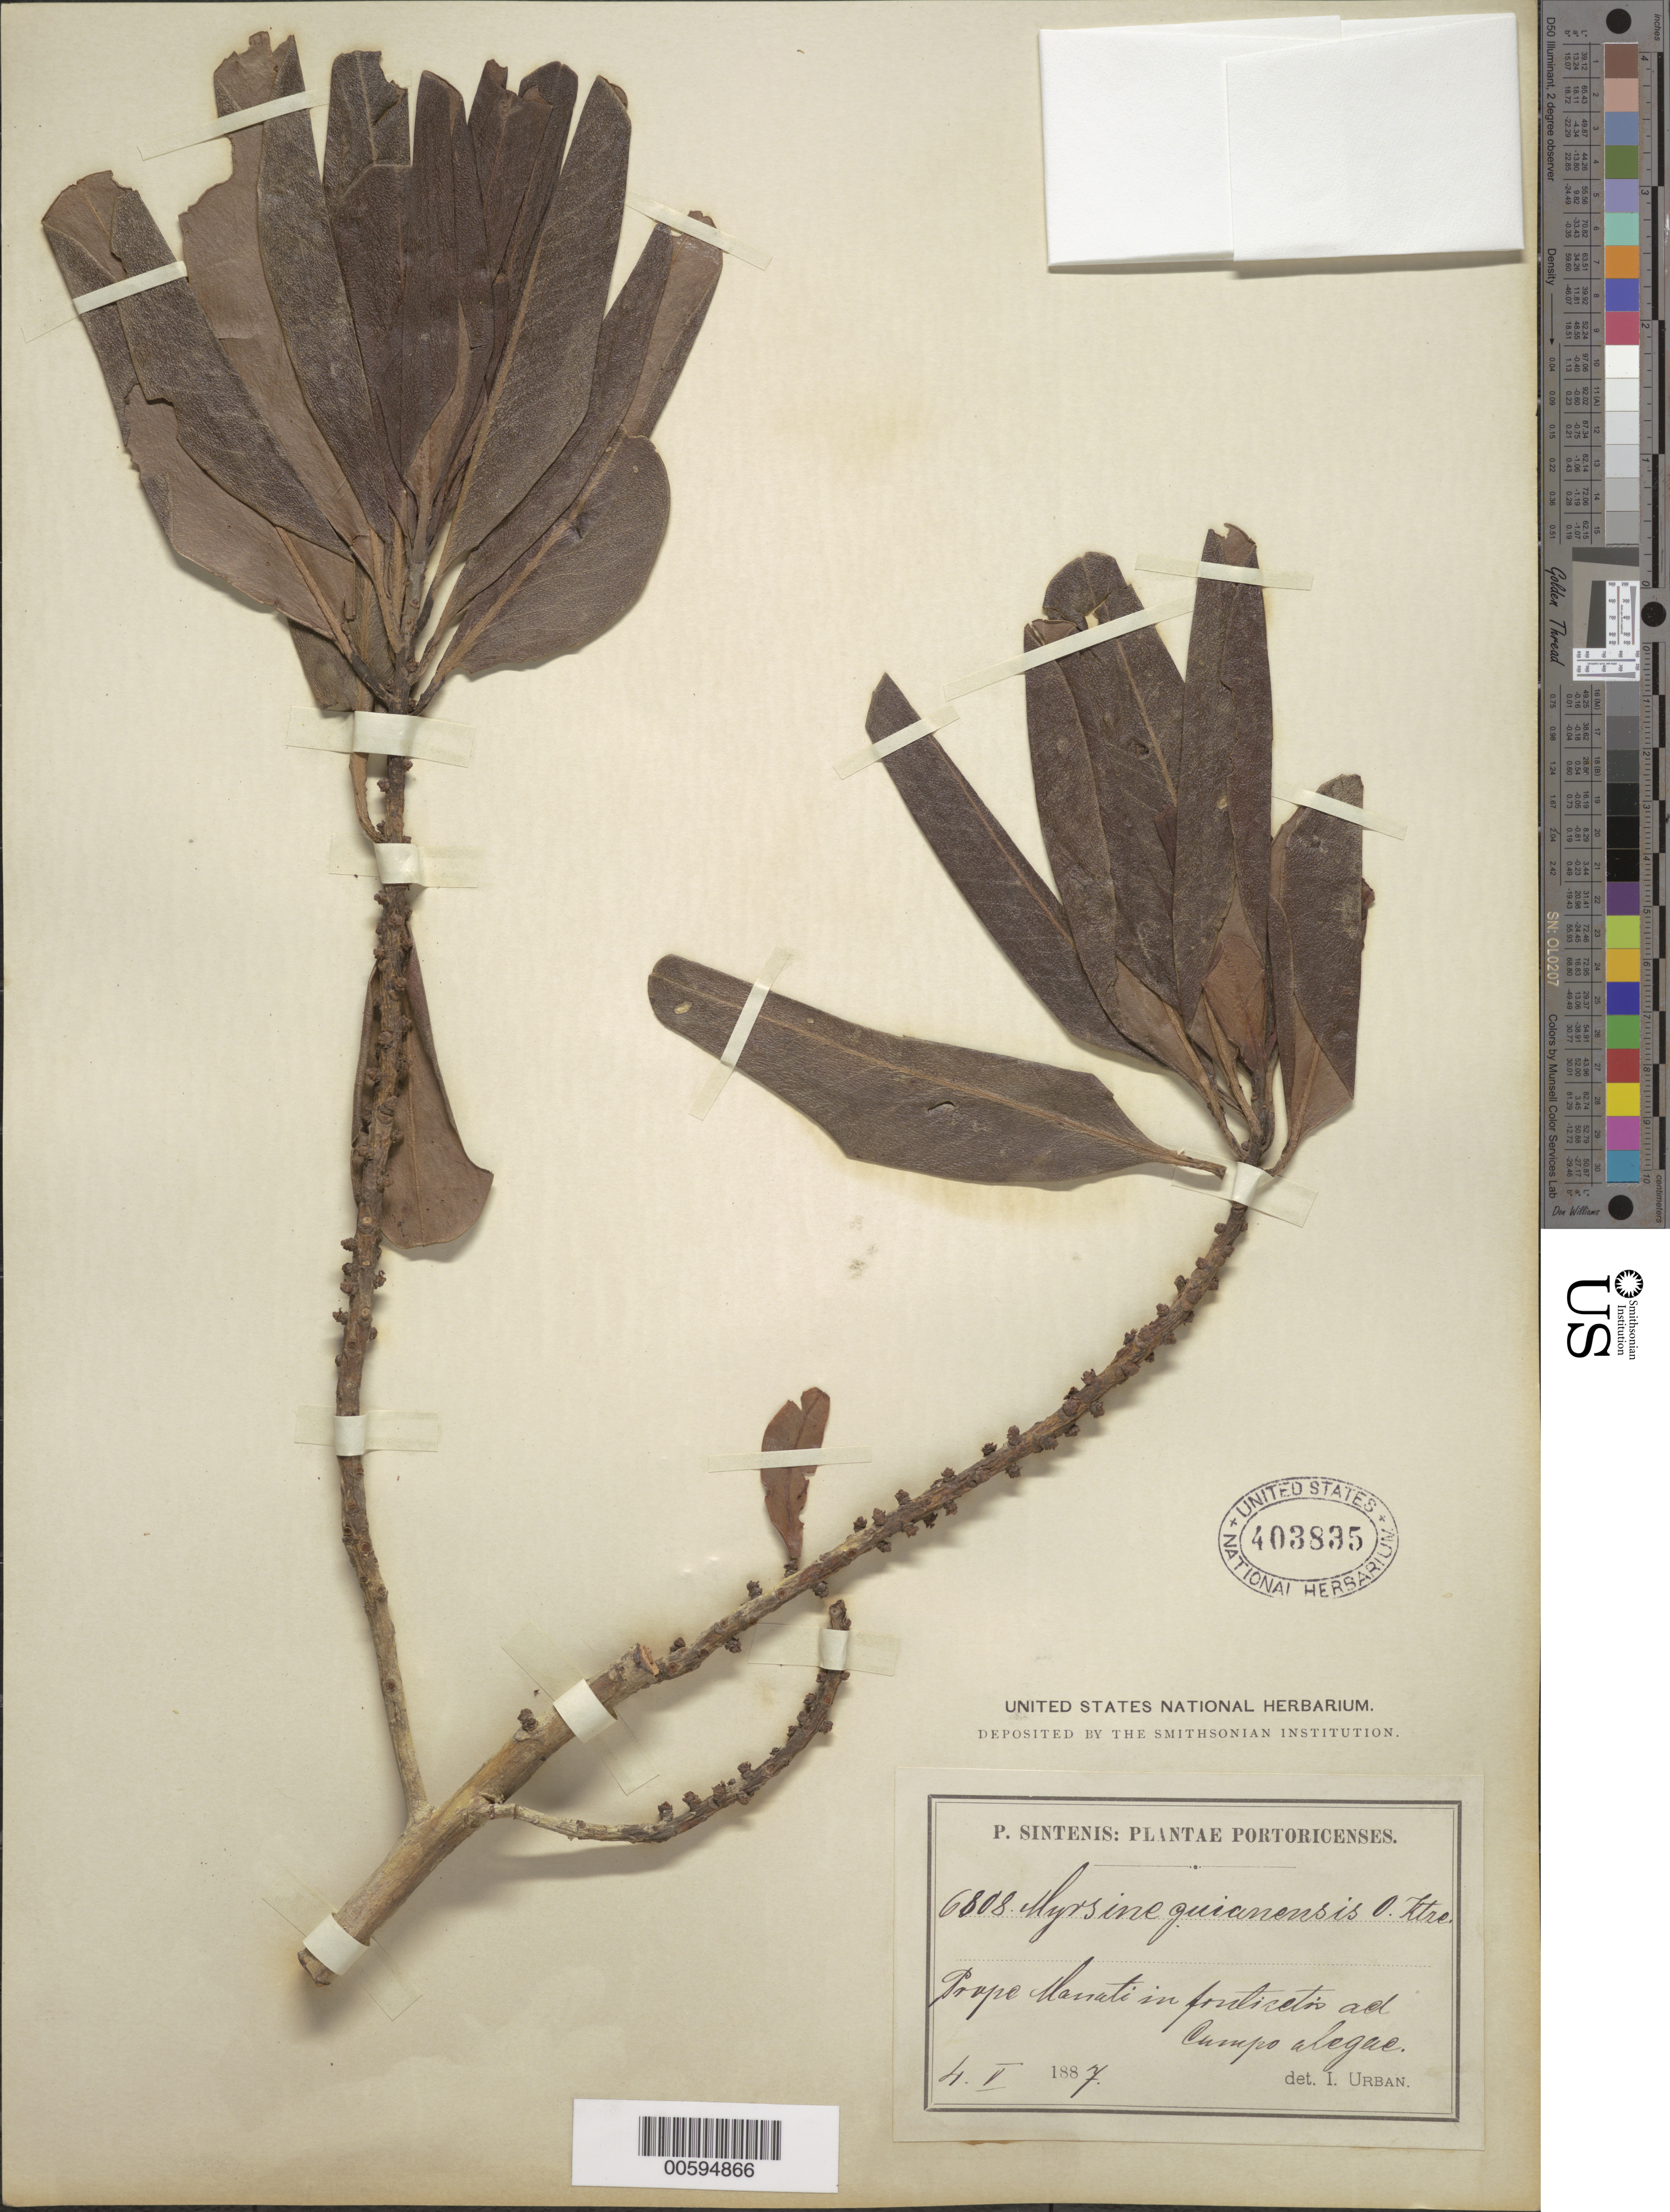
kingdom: Plantae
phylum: Tracheophyta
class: Magnoliopsida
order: Ericales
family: Primulaceae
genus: Myrsine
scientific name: Myrsine guianensis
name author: (Aubl.) Kuntze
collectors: P. Sintenis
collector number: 6808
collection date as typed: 04 May 1887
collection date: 1887-05-04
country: Puerto Rico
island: Greater Antilles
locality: Prope Manati, in fruticetis ad Campo alegre.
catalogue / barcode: US 403835